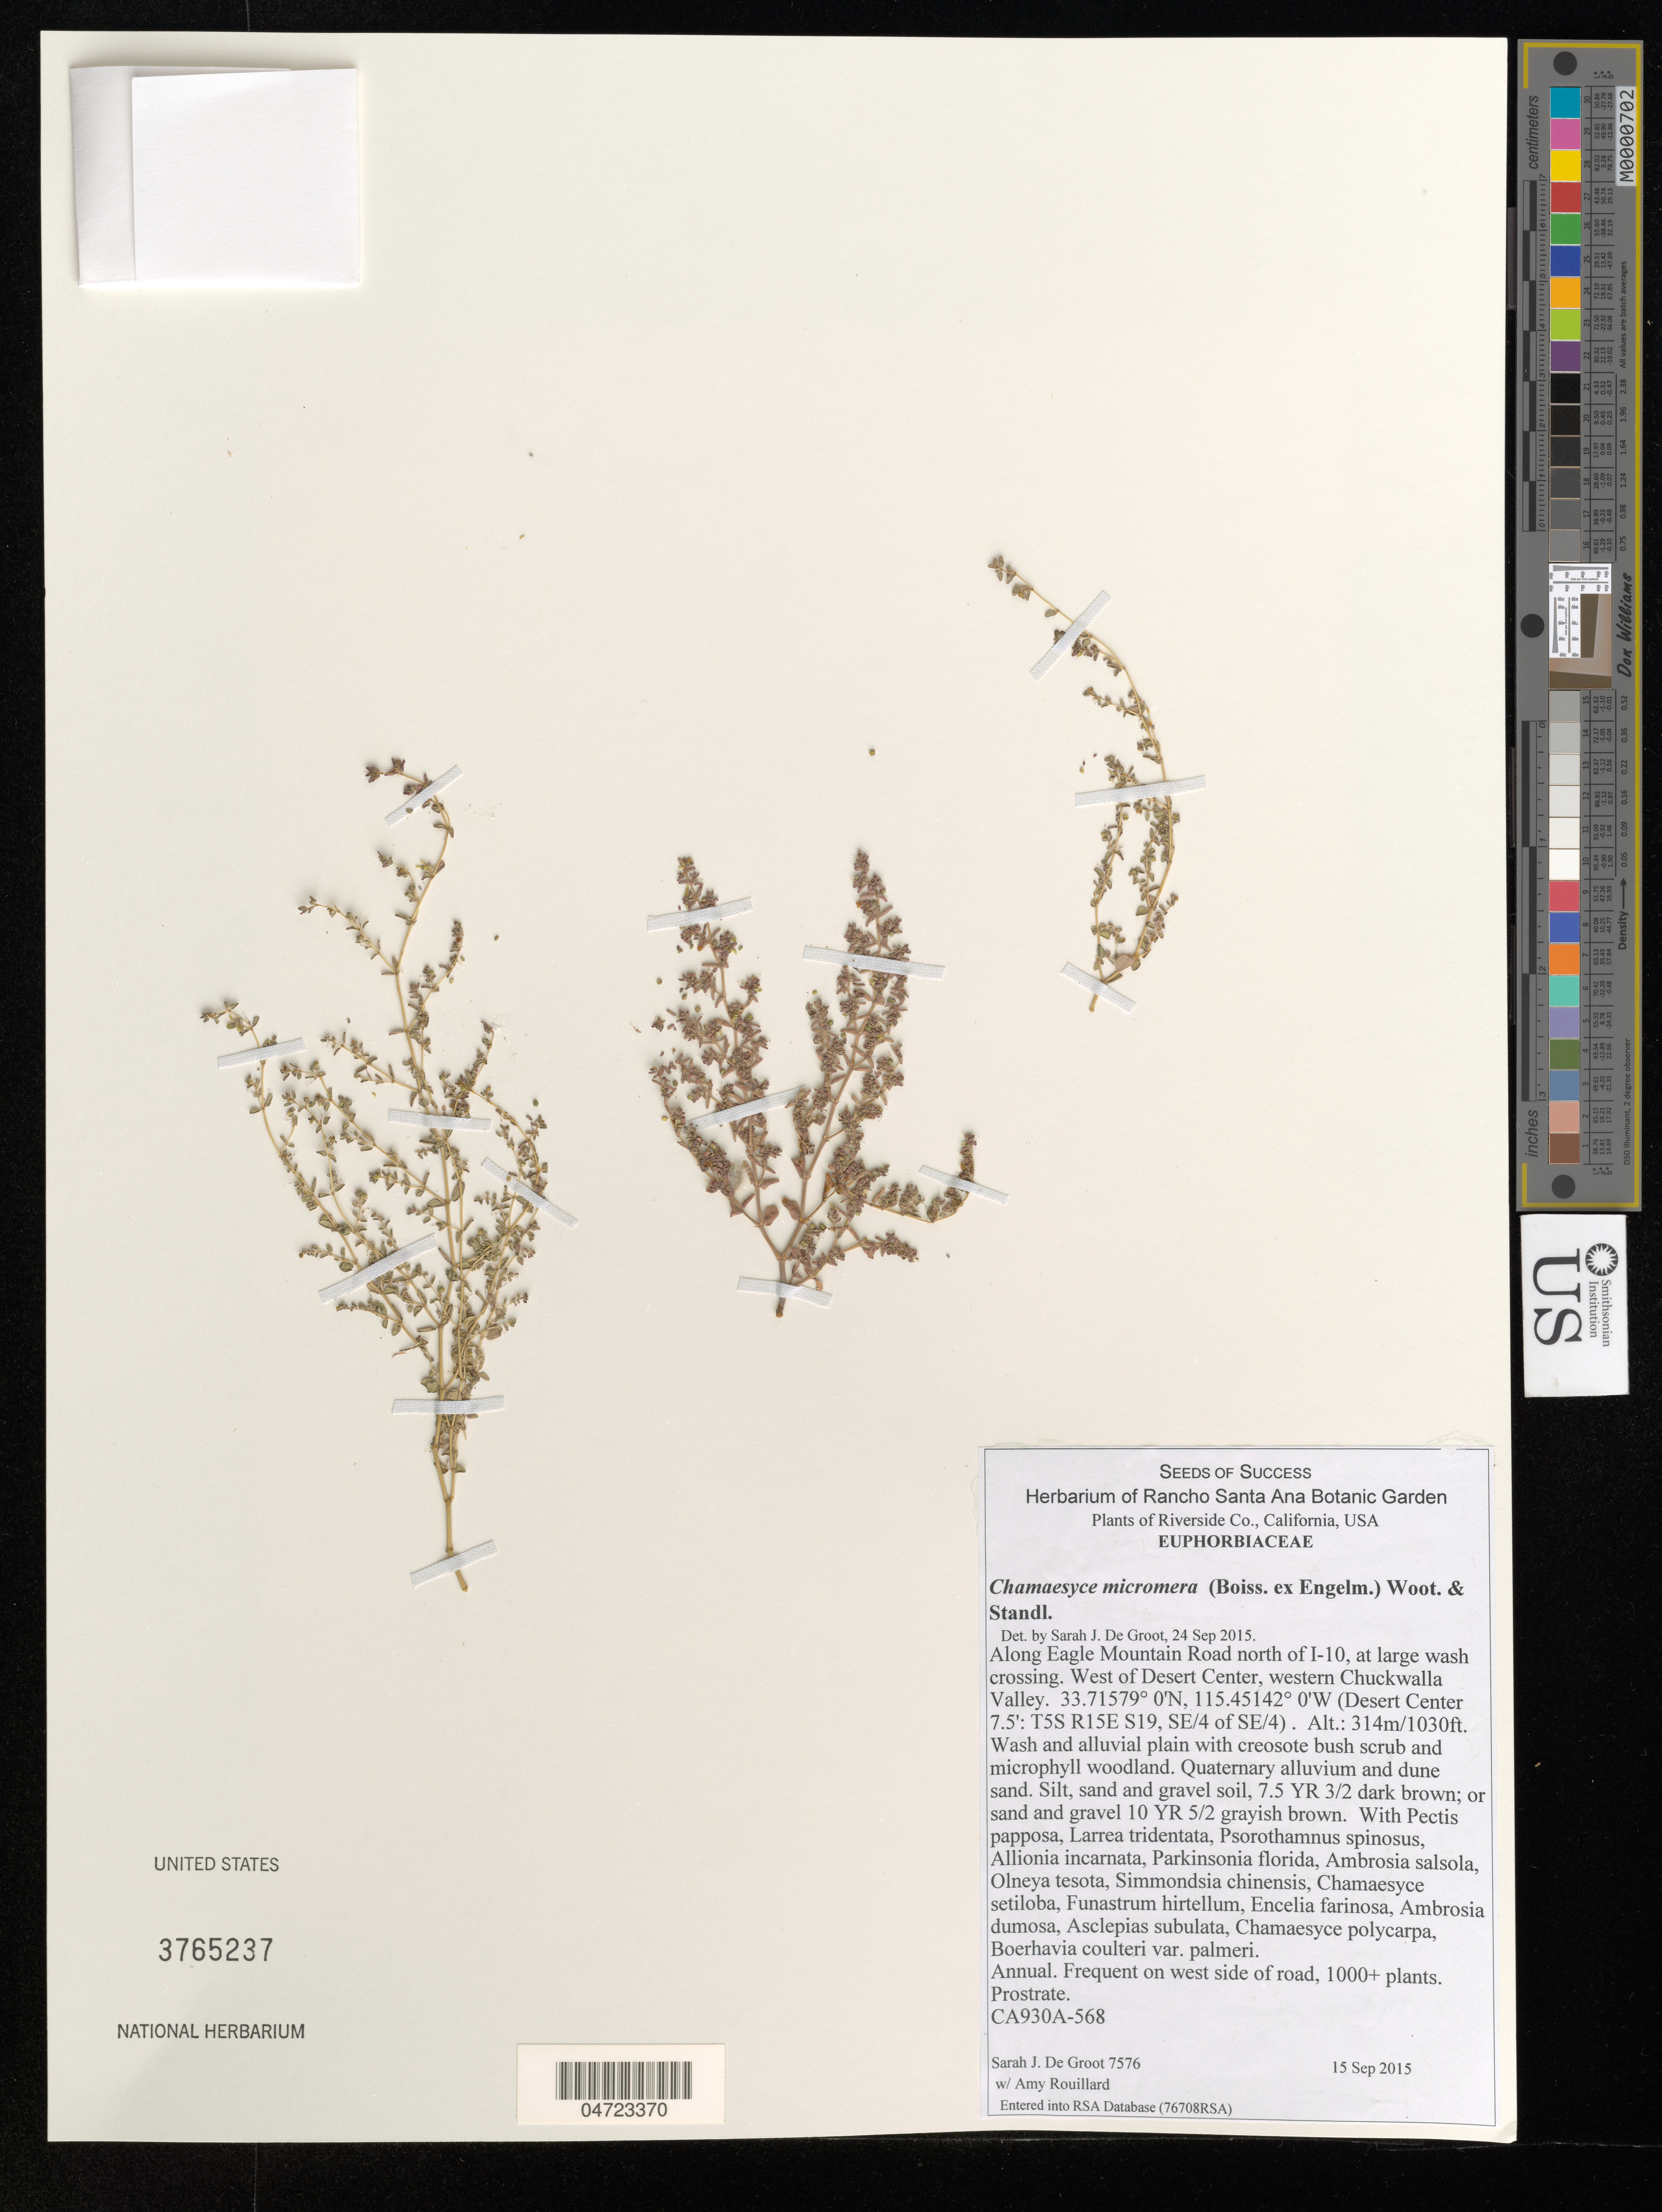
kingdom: Plantae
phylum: Tracheophyta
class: Magnoliopsida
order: Malpighiales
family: Euphorbiaceae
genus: Chamaesyce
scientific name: Chamaesyce micromera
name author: (Boiss. ex Engelm.) Wooton & Standl.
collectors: S. De Groot & A. Rouillard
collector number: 7576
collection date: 2015-09-15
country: United States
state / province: California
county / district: Riverside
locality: Riverside Co. Along Eagle Mountain Road north of I-10, at large wash crossing. West of Desert Center, western Chuchwalla Valley. (Desert Center 7.5': T5S R15E S19, SE/4 of SE/4).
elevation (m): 314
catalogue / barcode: US 3765237